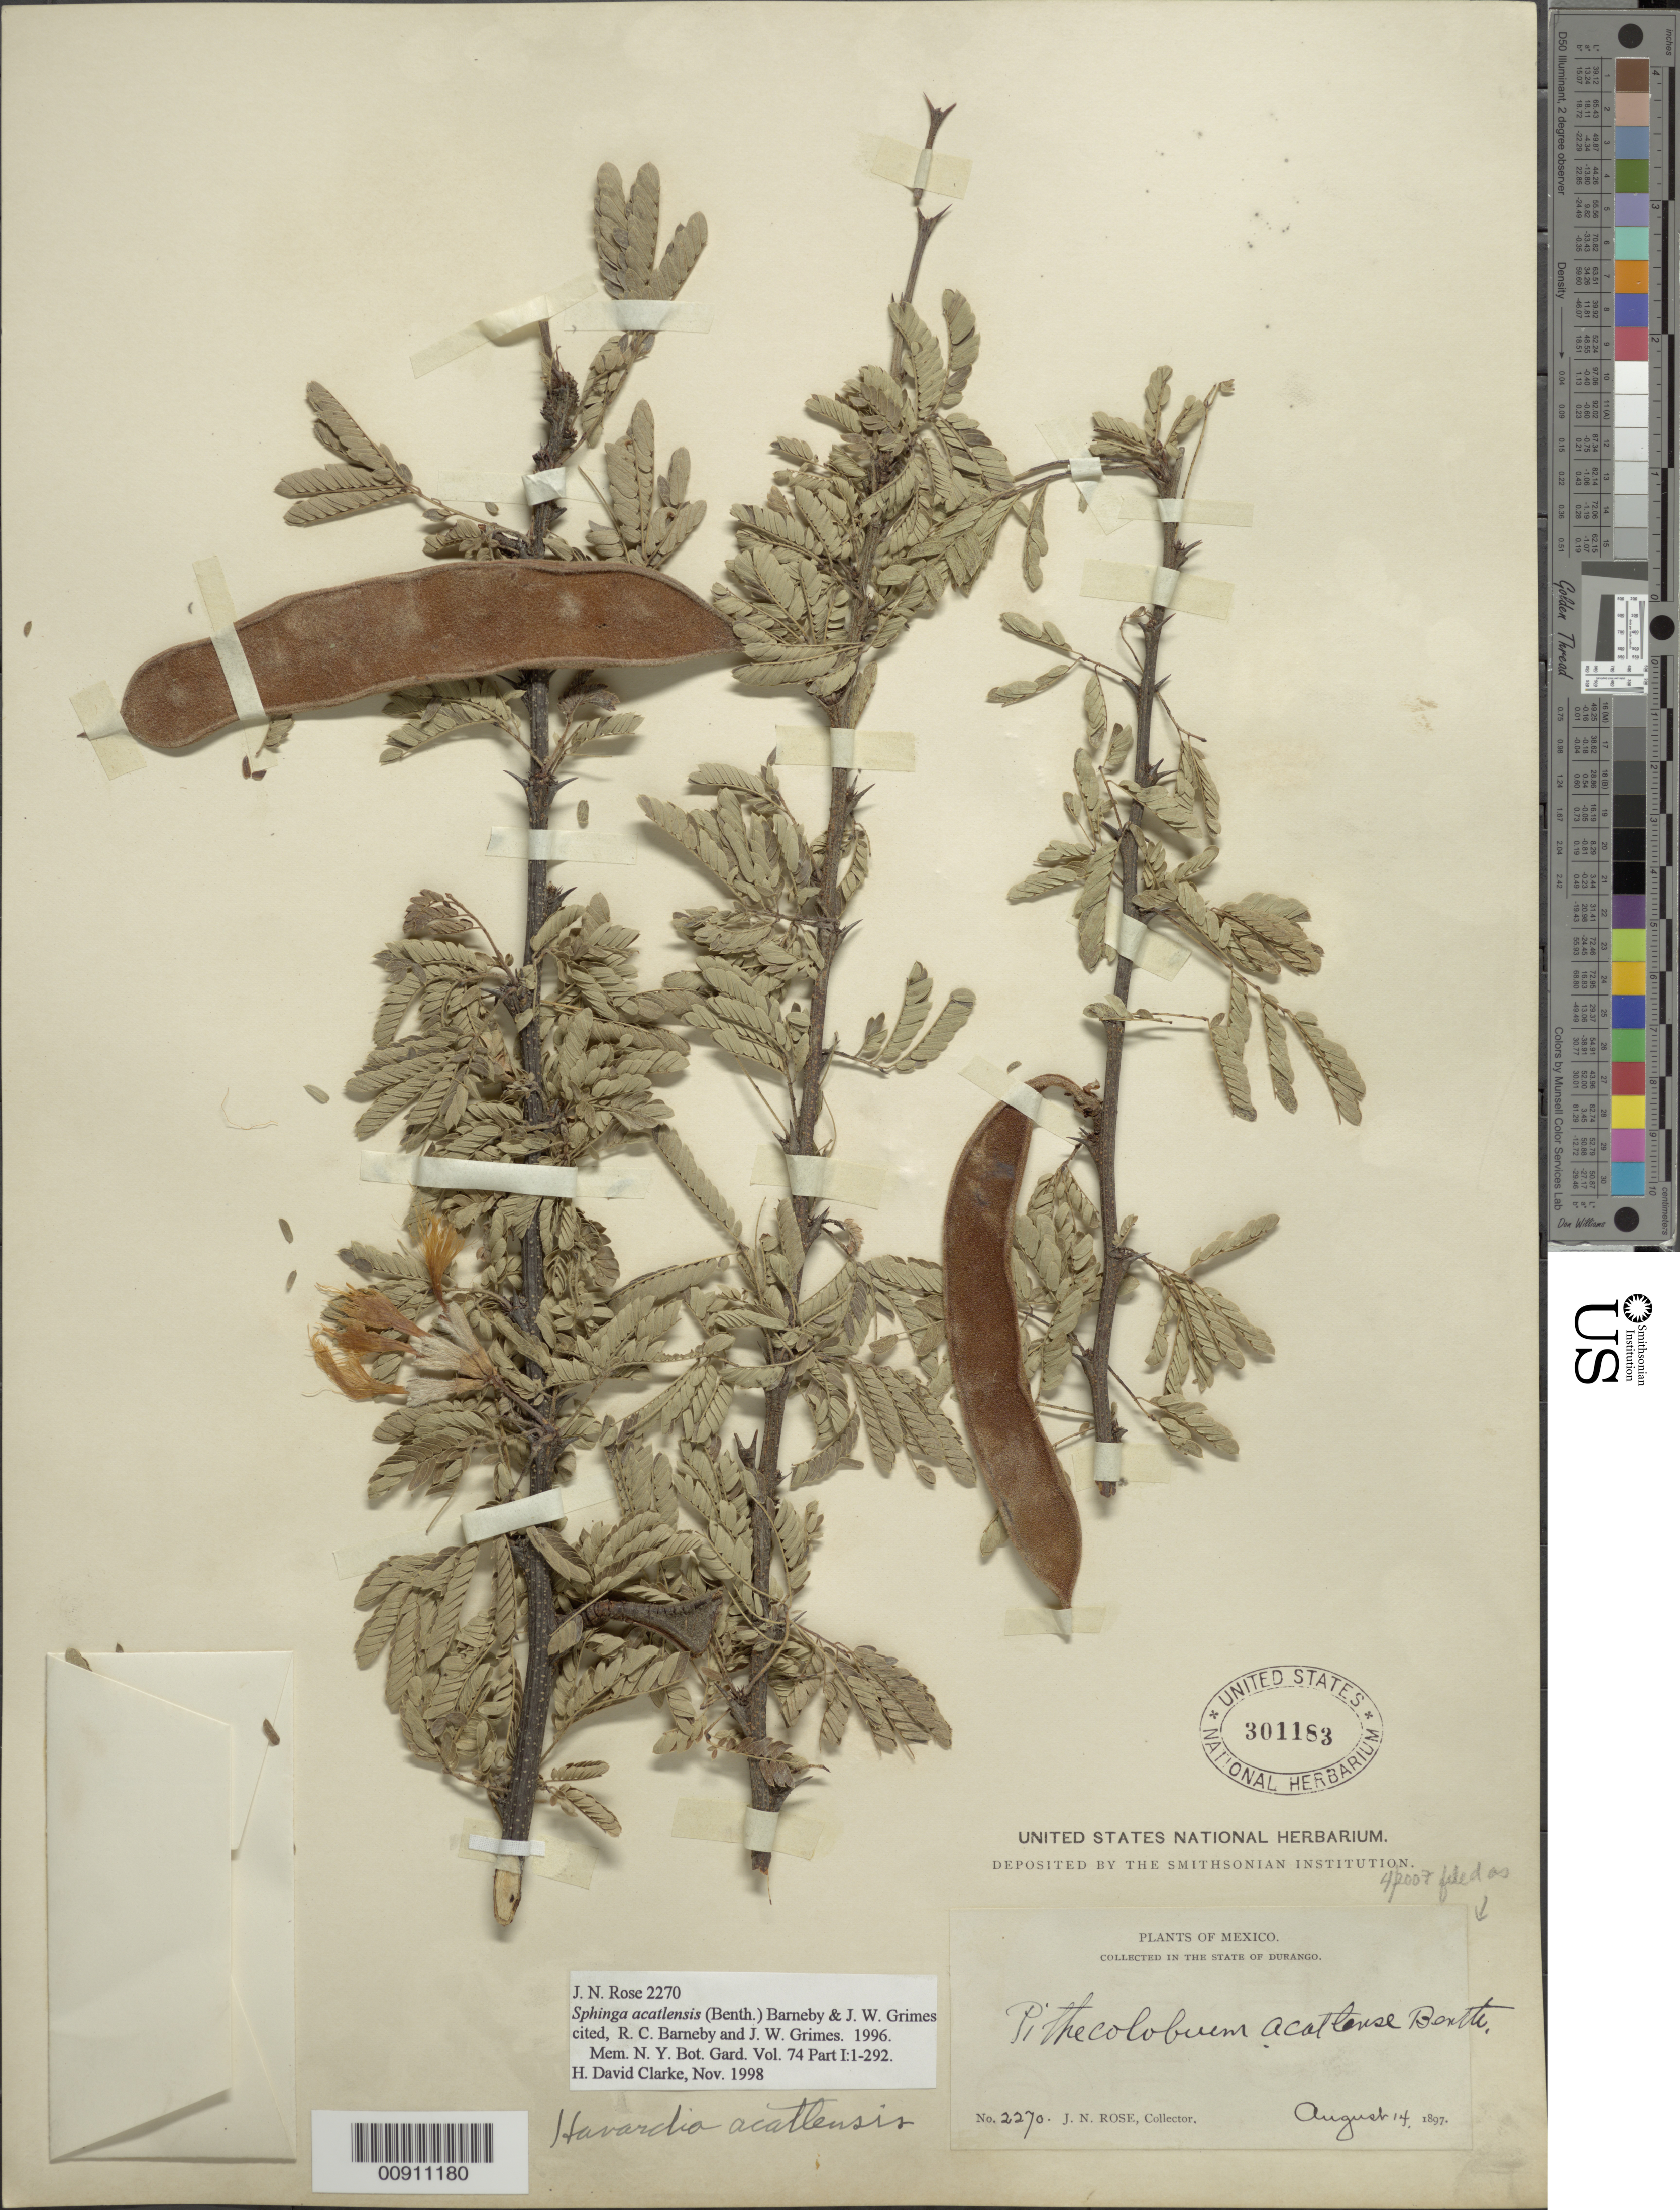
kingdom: Plantae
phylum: Tracheophyta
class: Magnoliopsida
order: Fabales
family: Fabaceae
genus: Sphinga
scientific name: Sphinga acatlensis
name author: (Benth.) Barneby & J.W. Grimes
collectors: J. N. Rose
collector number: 2270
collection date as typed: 14 Aug 1897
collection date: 1897-08-14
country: Mexico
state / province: Durango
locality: State of Durango.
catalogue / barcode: US 301183